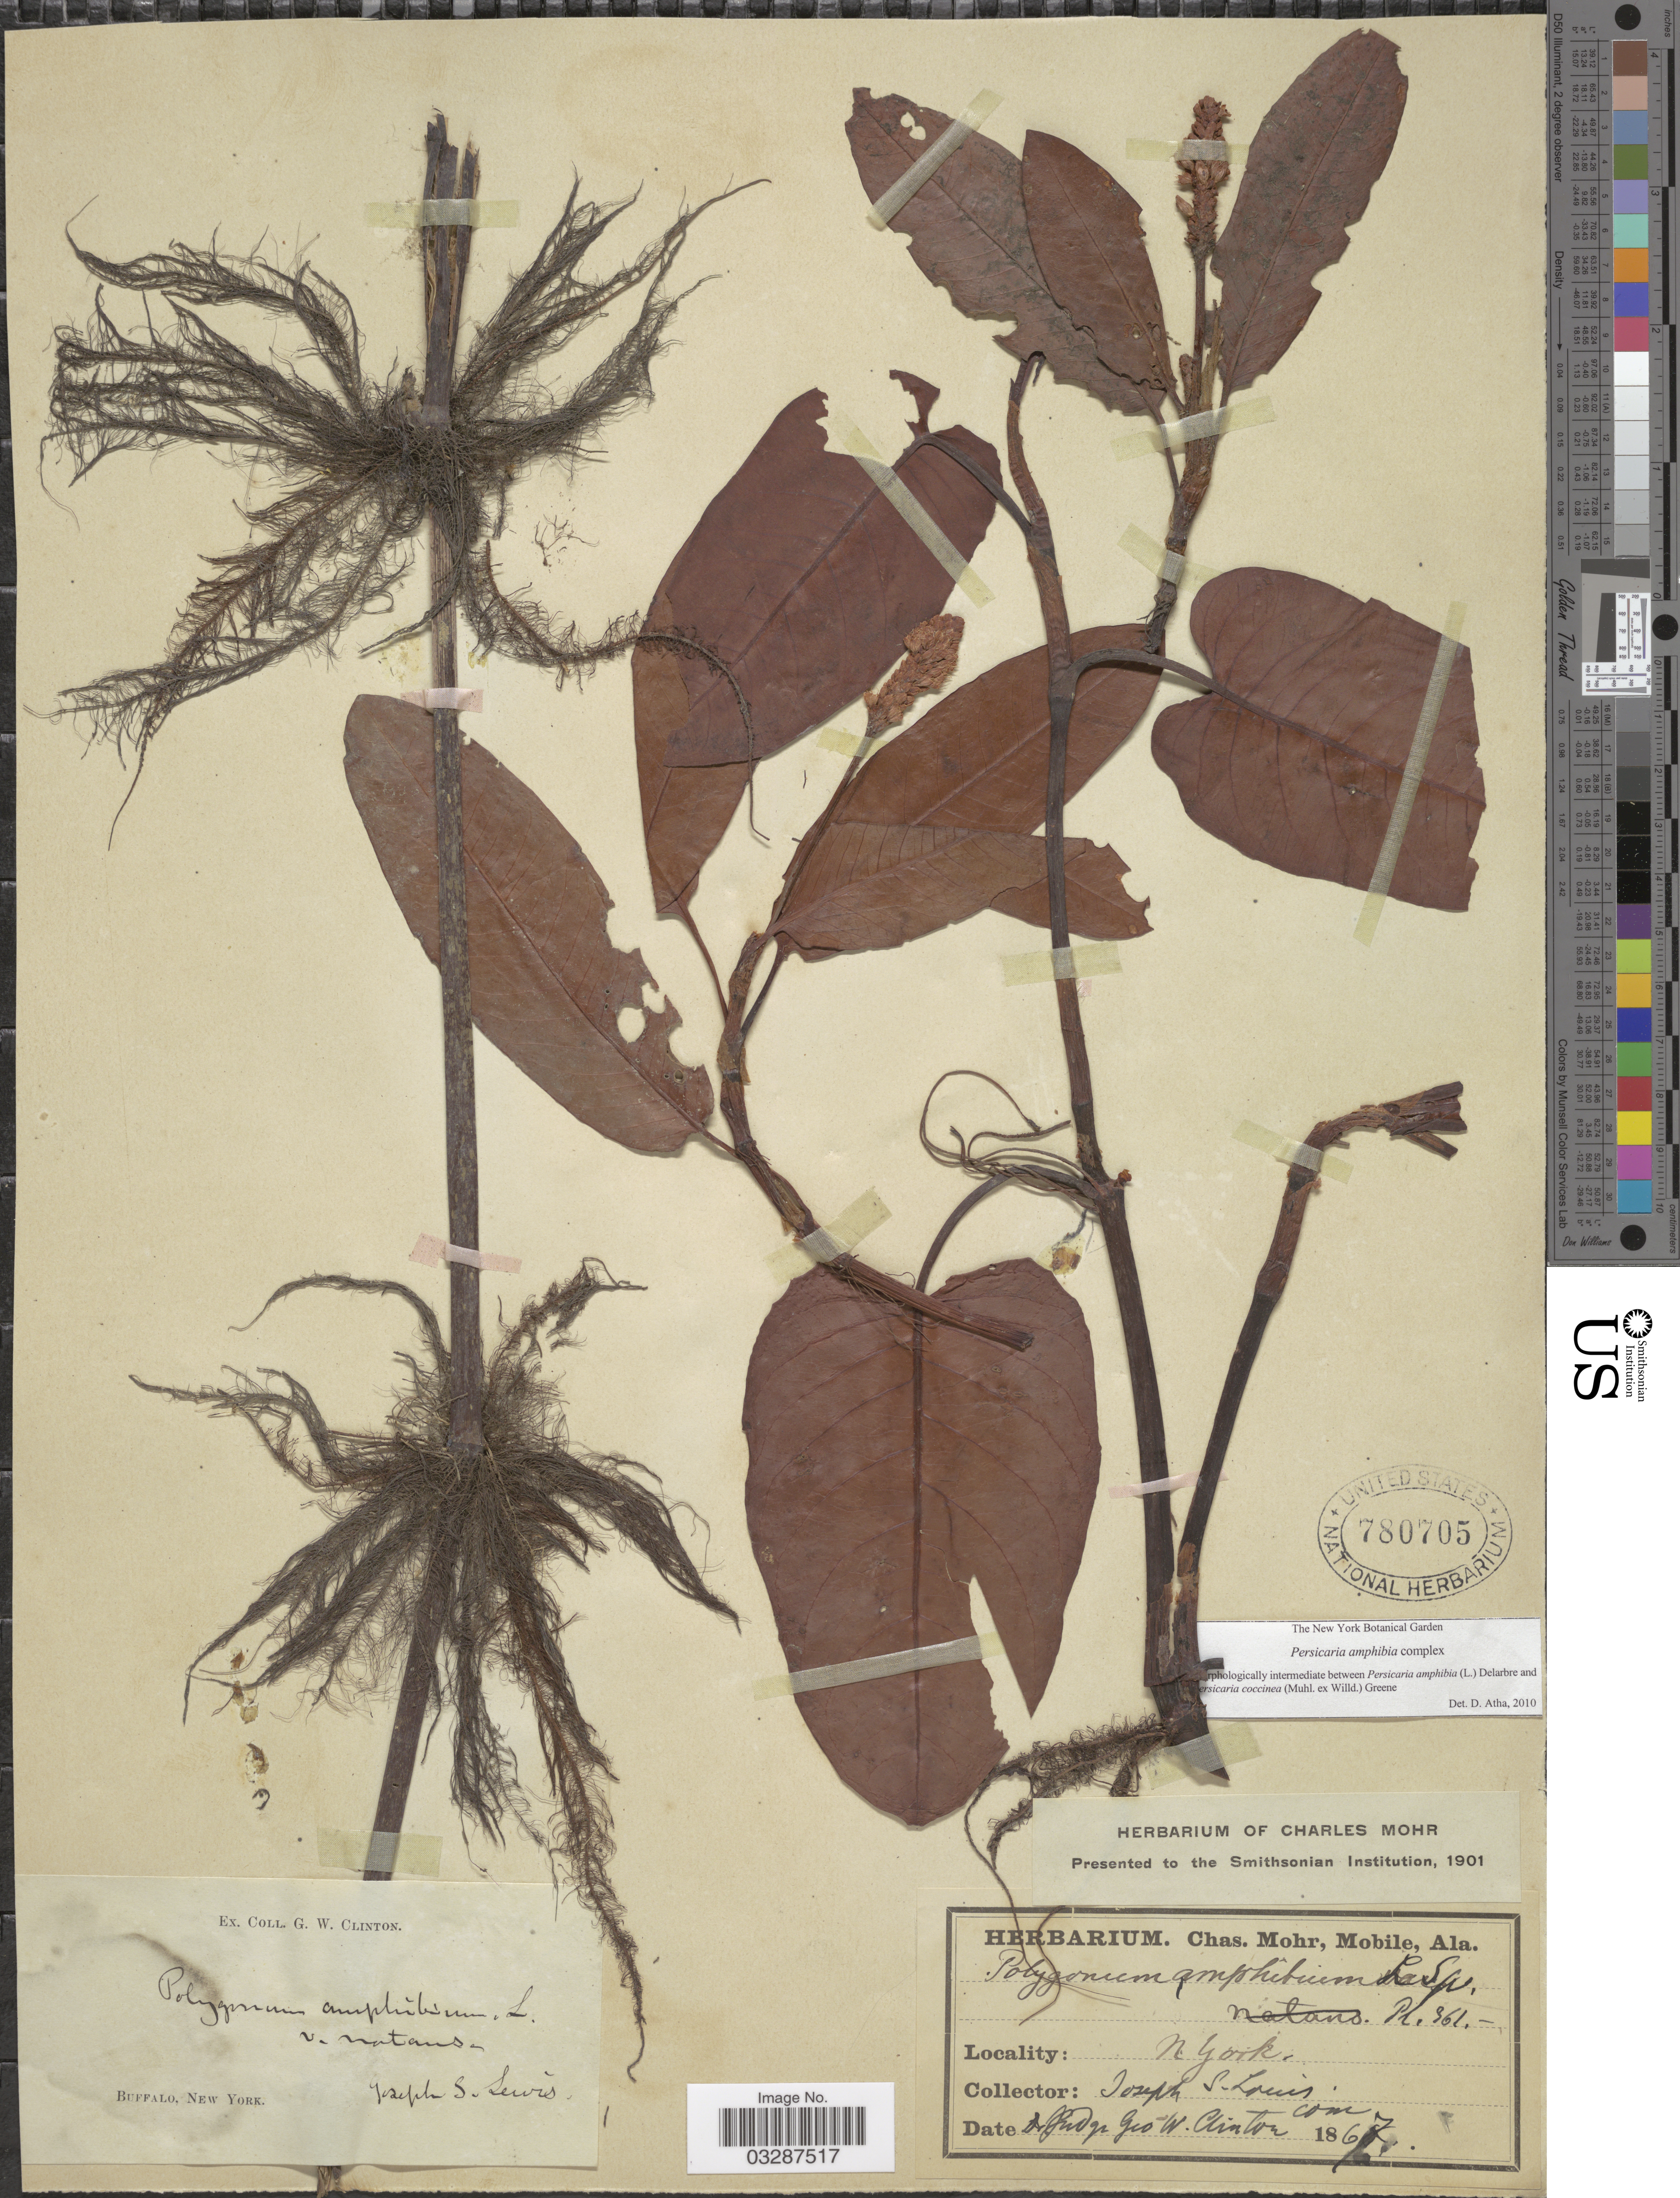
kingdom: Plantae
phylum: Tracheophyta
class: Magnoliopsida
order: Caryophyllales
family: Polygonaceae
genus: Persicaria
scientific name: Persicaria amphibia complex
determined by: Atha, D. E.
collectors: J. S. Lewis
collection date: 1867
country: United States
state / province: New York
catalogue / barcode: US 780705